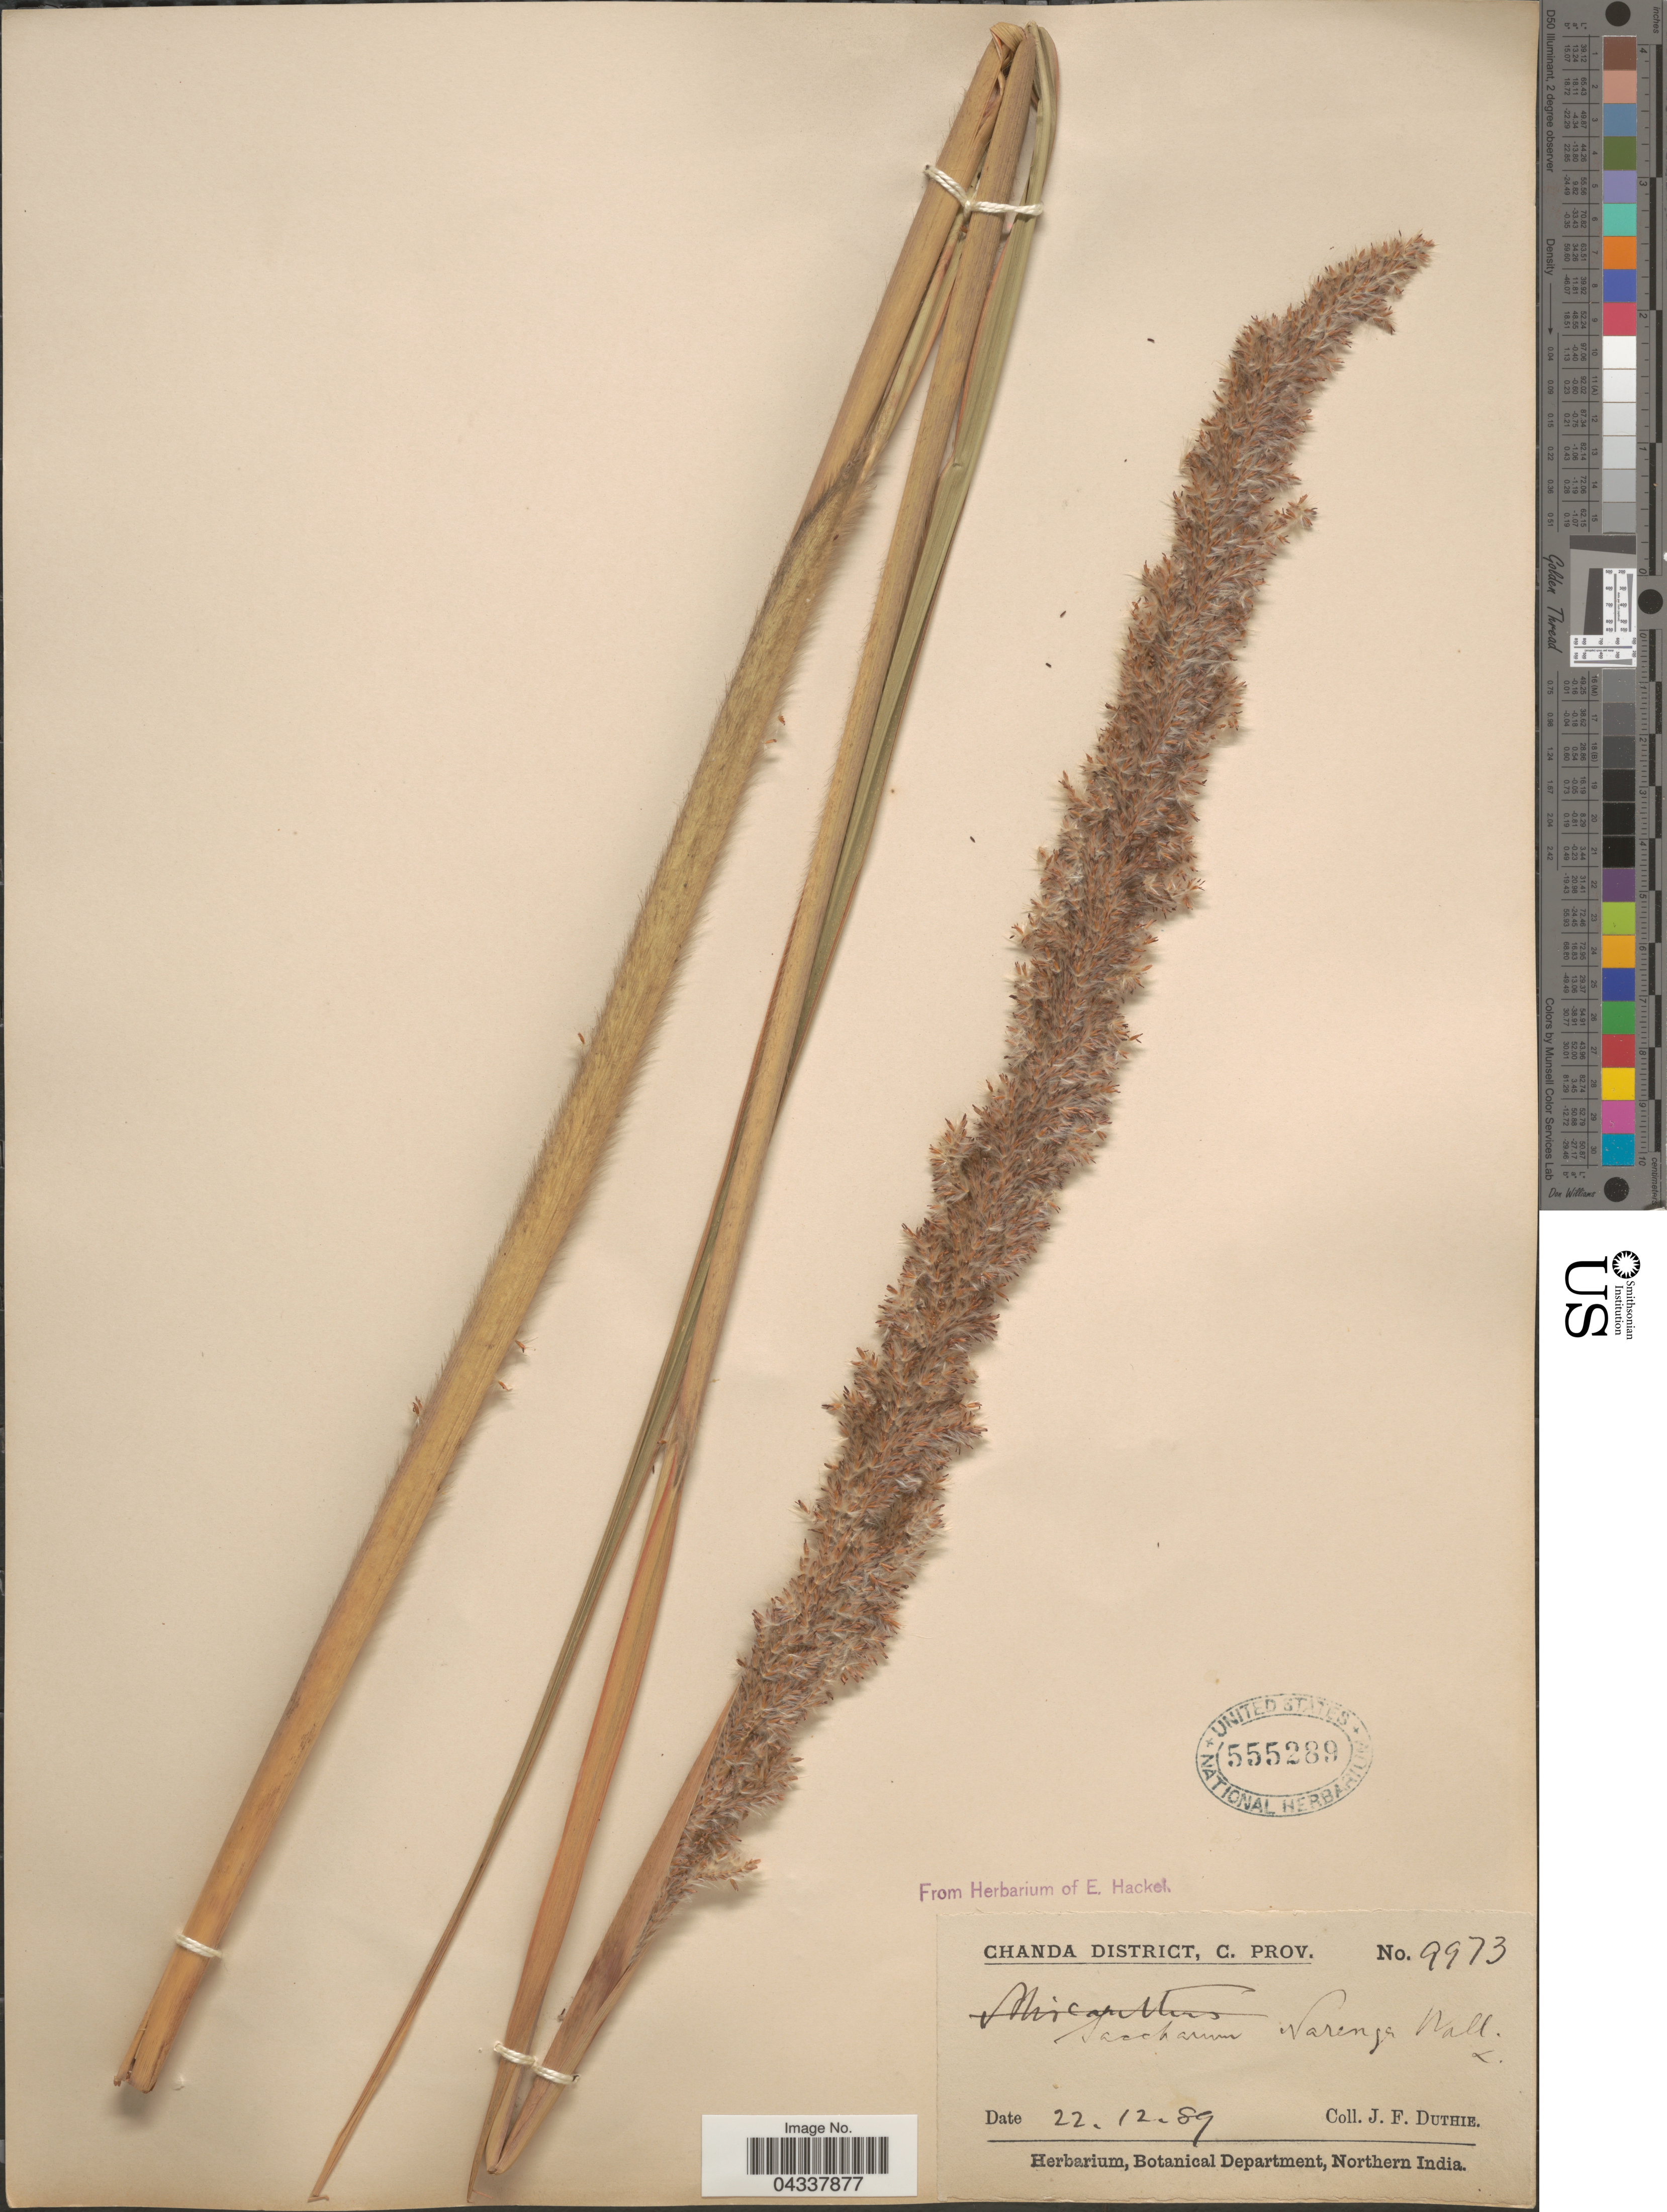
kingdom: Plantae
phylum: Tracheophyta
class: Liliopsida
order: Poales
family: Poaceae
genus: Narenga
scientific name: Narenga porphyrocoma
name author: (Hance) Bor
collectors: J. F. Duthie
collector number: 9973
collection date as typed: Transcribed d/m/y: 22/12/89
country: India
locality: Chanda District, C. Prov.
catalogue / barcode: US 555289